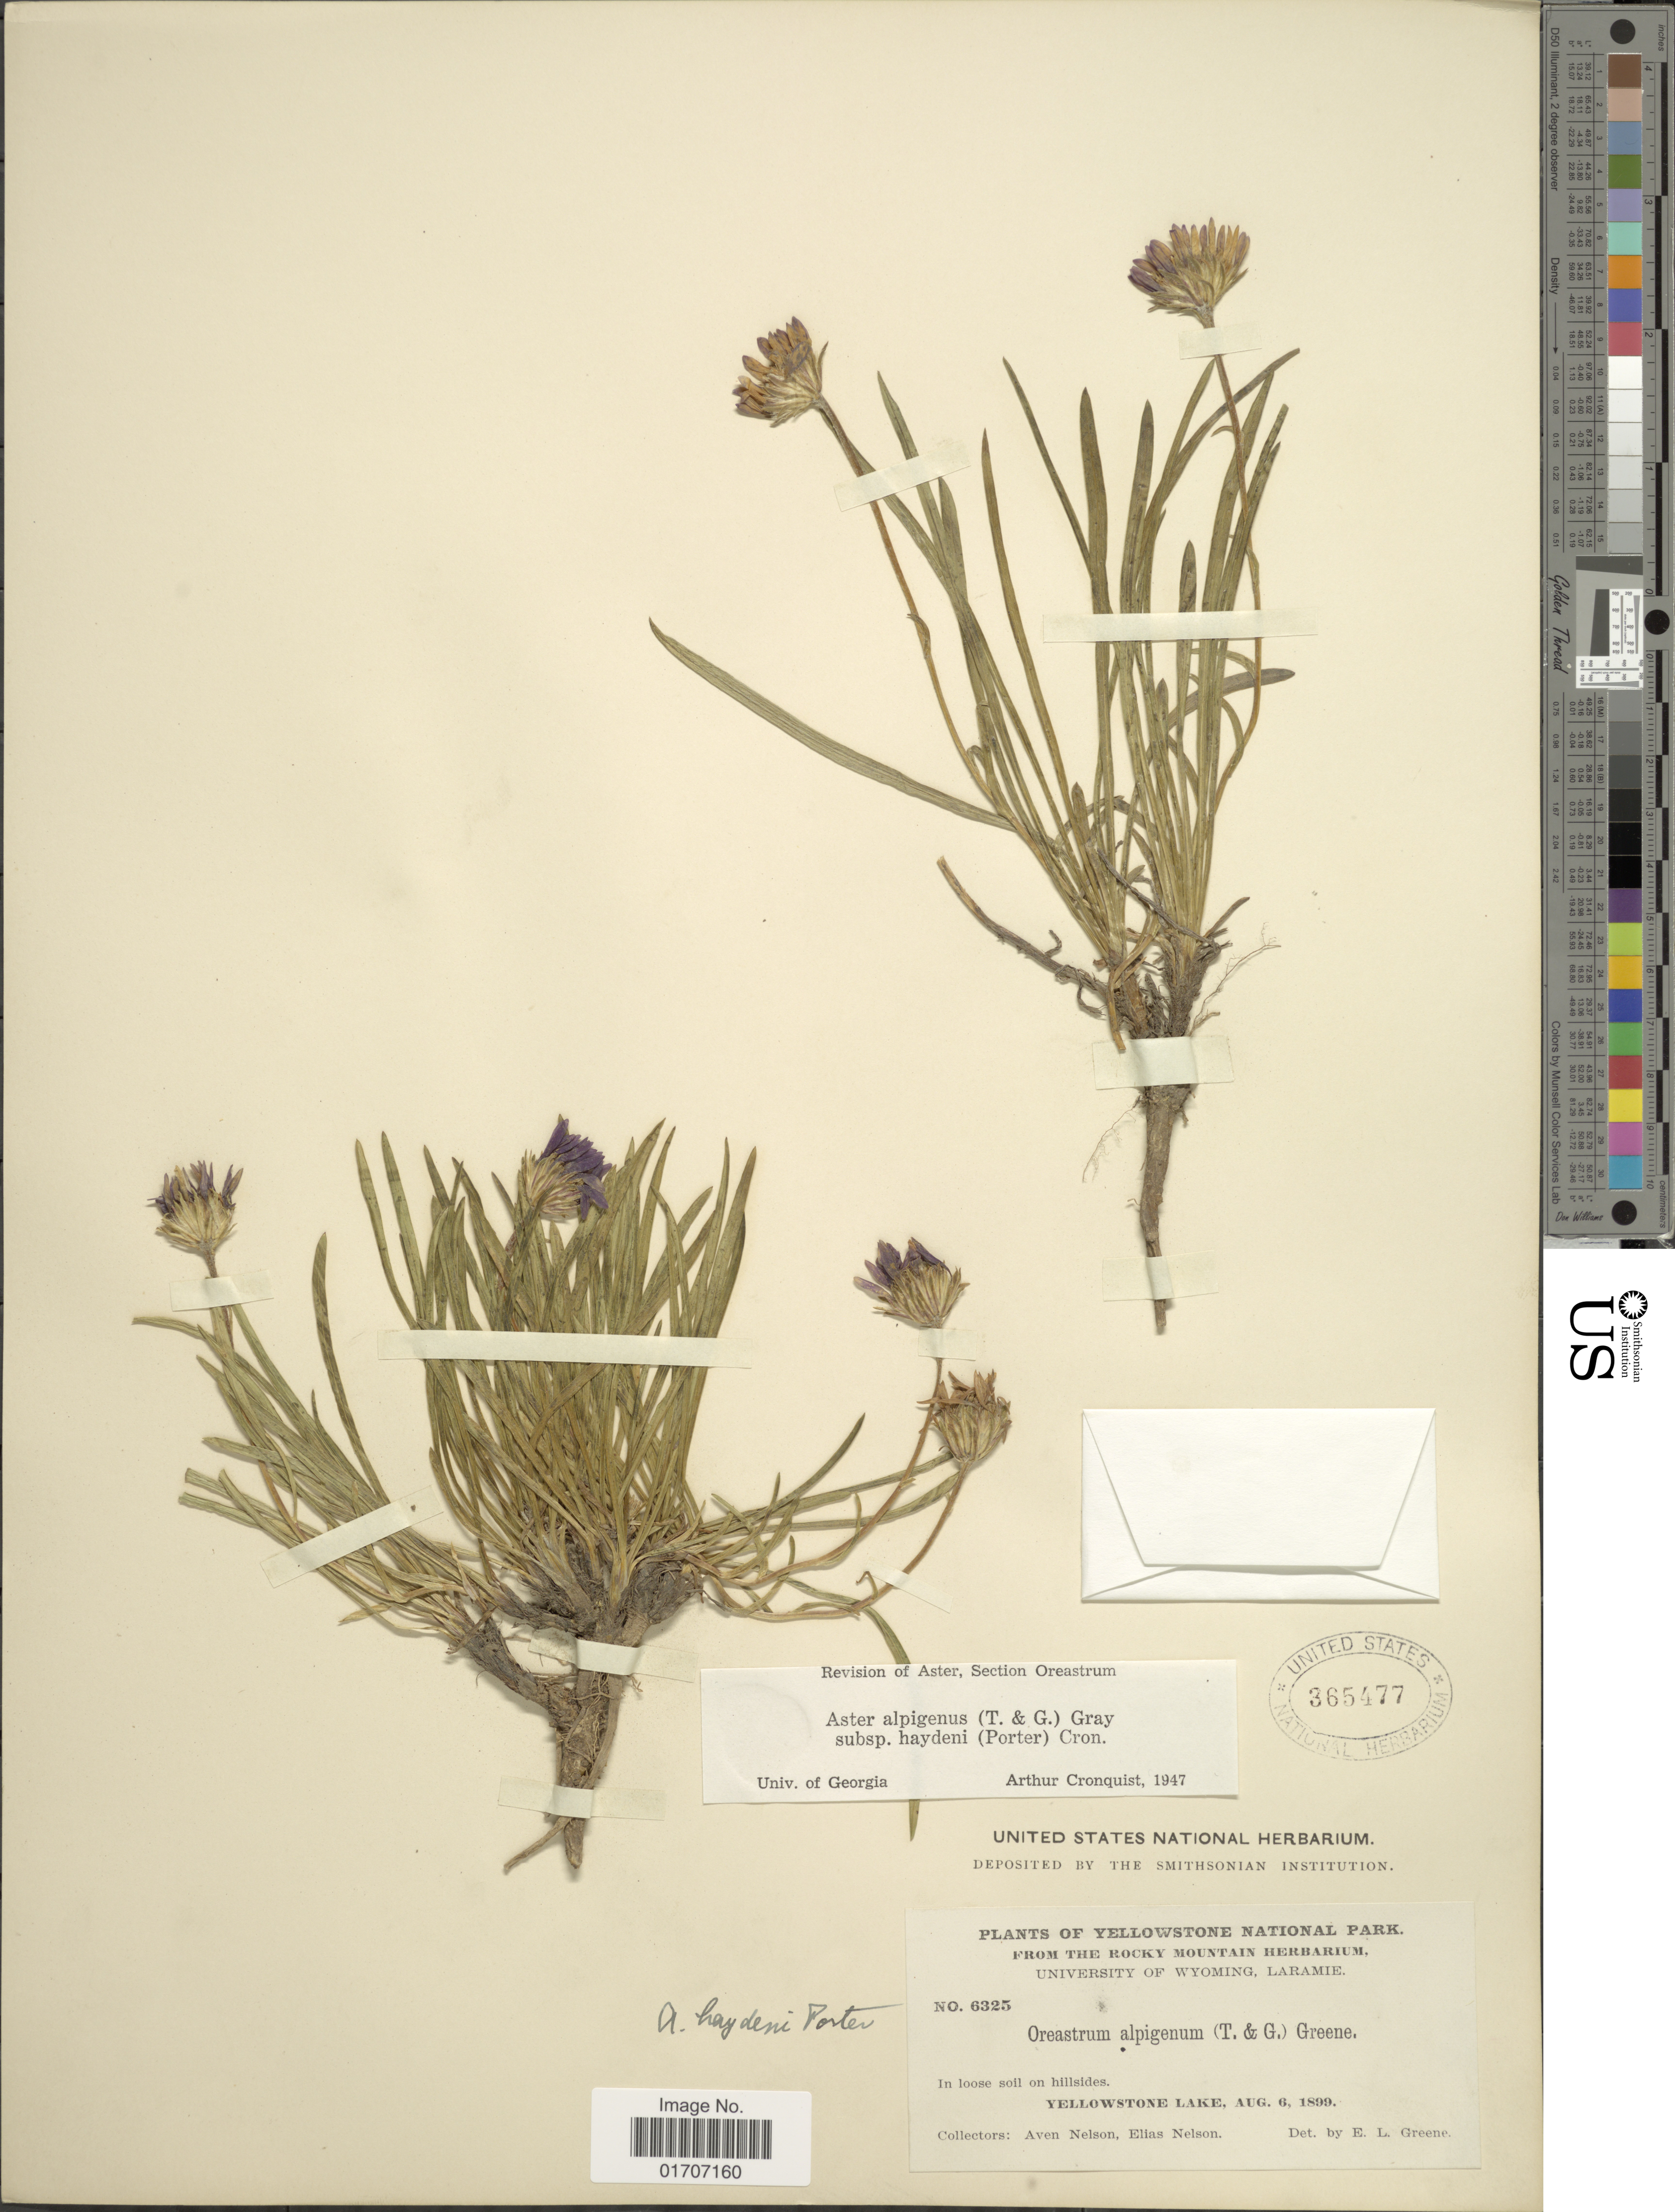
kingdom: Plantae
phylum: Tracheophyta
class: Magnoliopsida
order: Asterales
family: Asteraceae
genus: Oreostemma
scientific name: Oreostemma alpigenum var. haydenii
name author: (Porter) G.L. Nesom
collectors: A. Nelson & E. Nelson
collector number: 6325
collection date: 1899-08-06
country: United States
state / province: Wyoming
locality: Yellowstone National Park, in loose soil in hillsides, Yellowstone Lake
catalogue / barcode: US 365477